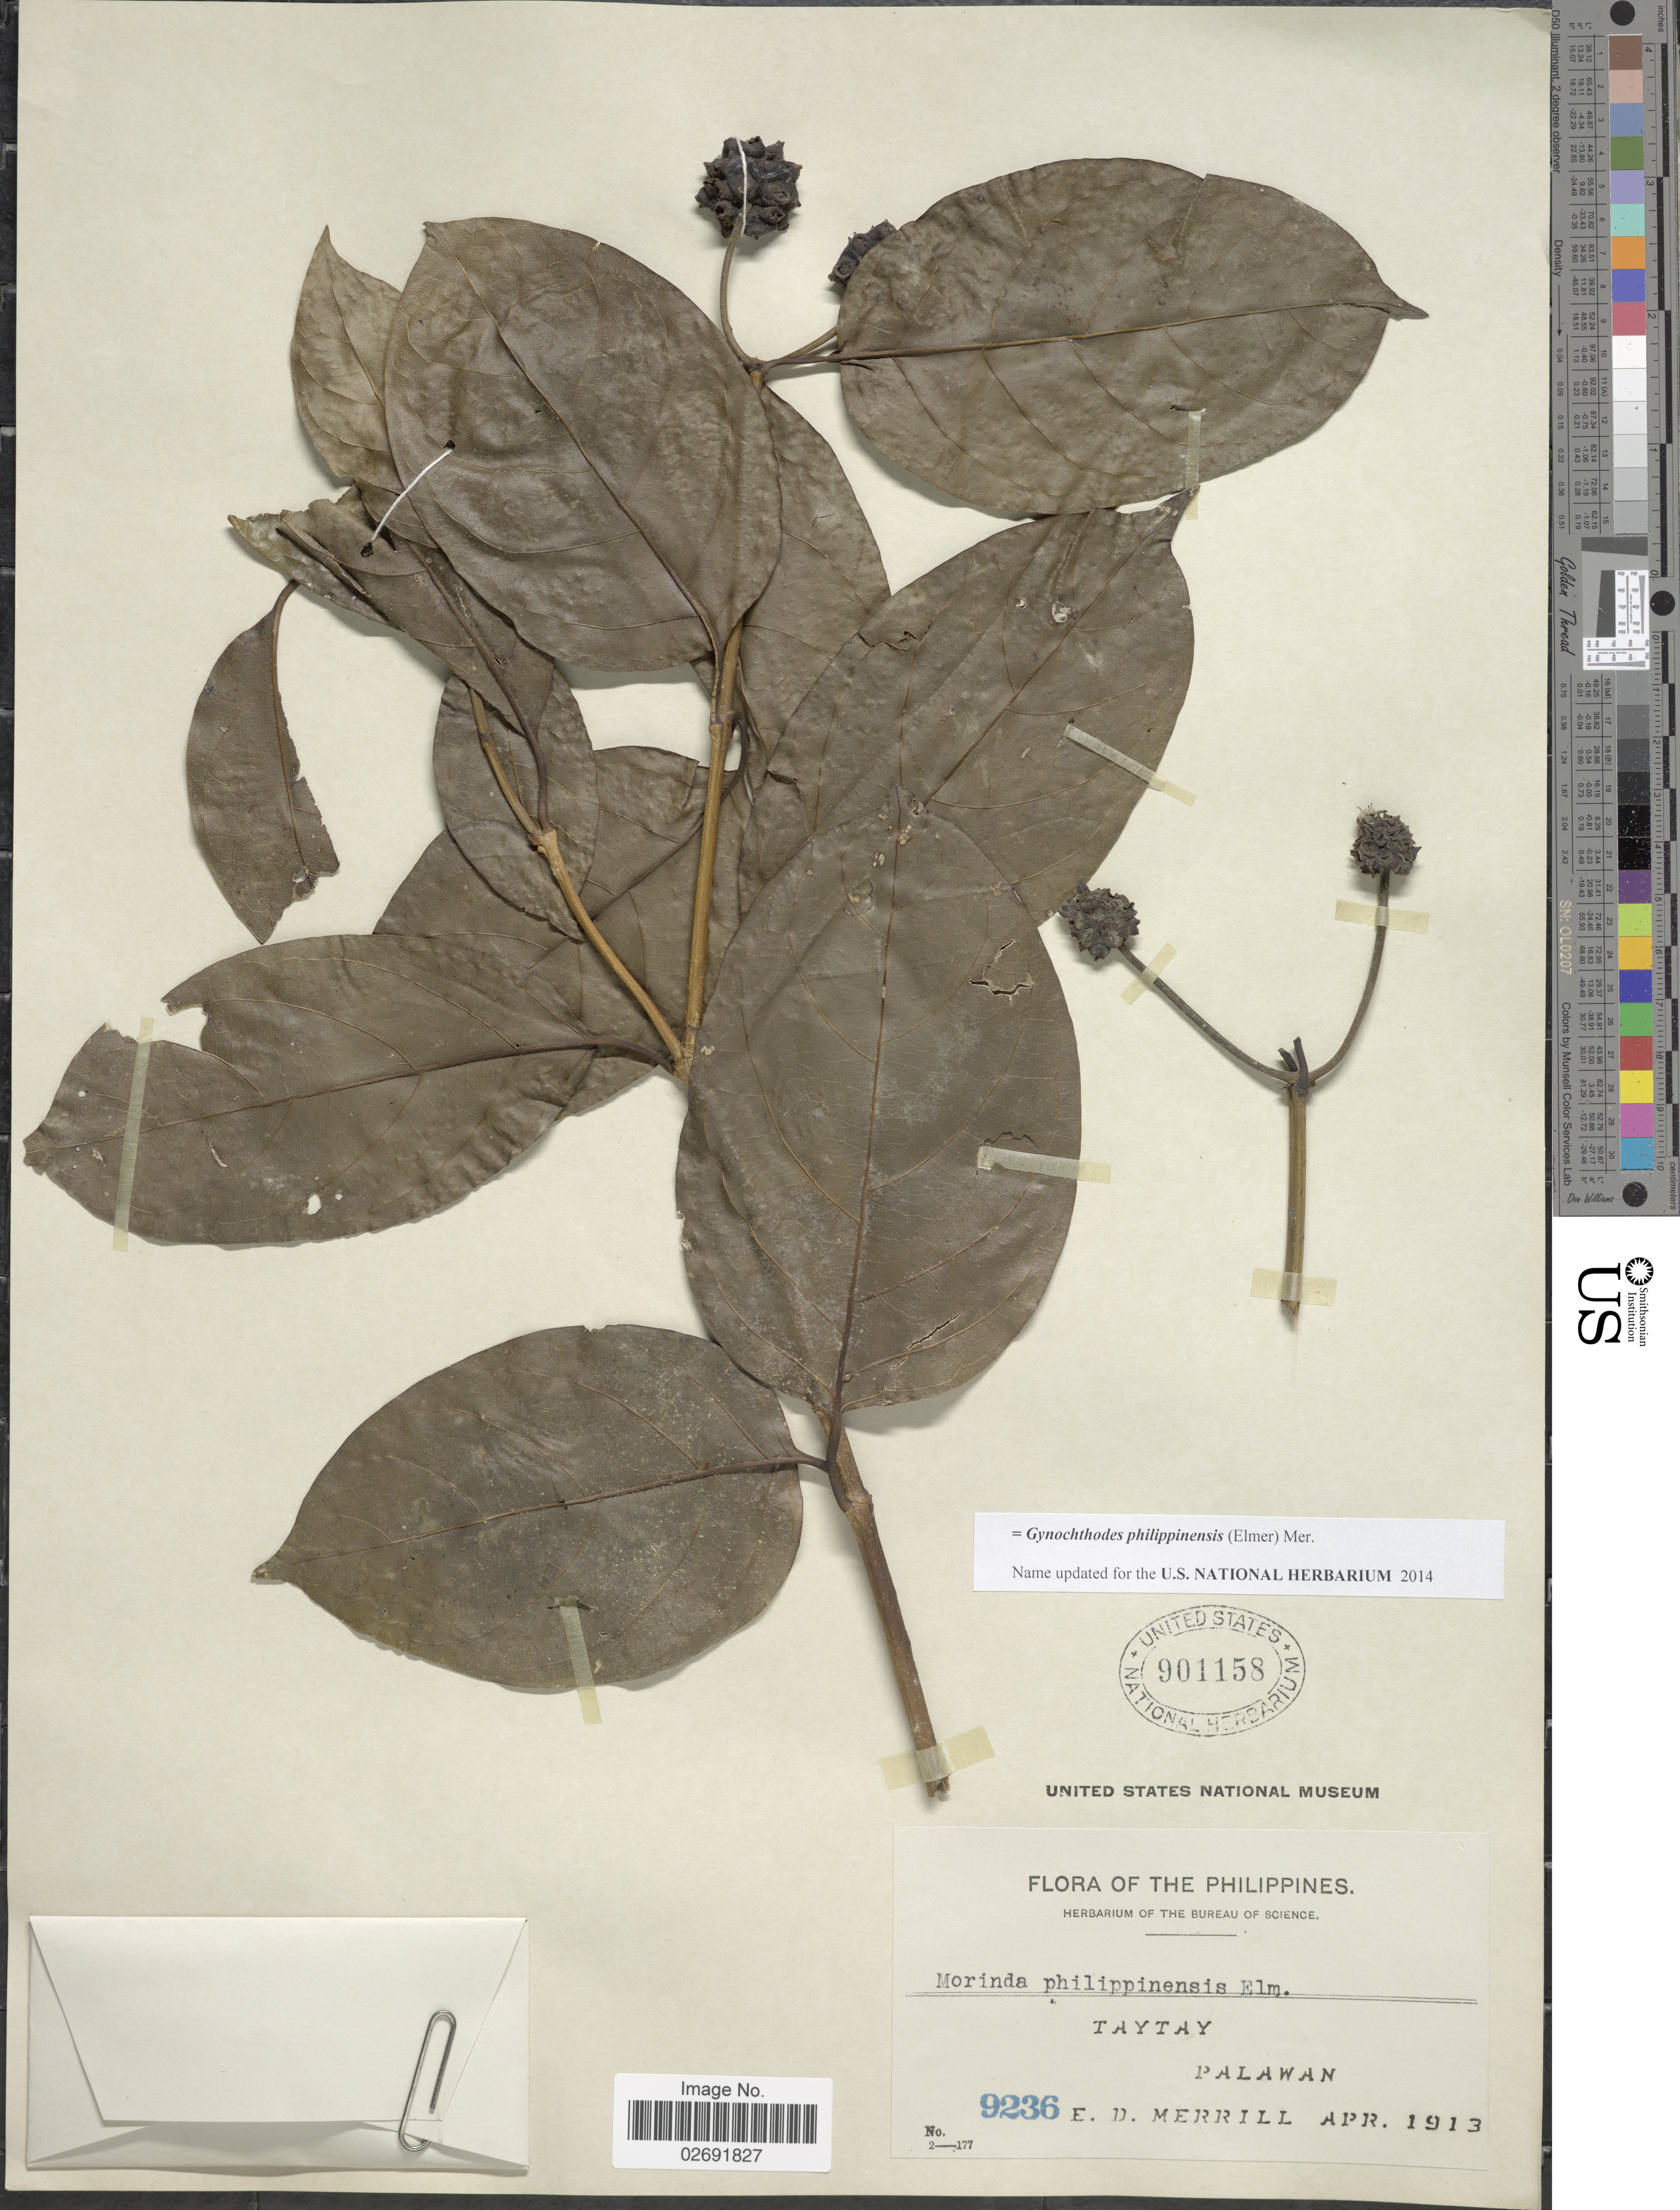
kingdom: Plantae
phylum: Tracheophyta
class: Magnoliopsida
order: Gentianales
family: Rubiaceae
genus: Gynochthodes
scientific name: Gynochthodes philippinensis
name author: (Elmer) Merr.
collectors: E. D. Merrill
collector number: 9236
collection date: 1913-04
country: Philippines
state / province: Mimaropa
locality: Taytay, Palawan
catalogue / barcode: US 901158